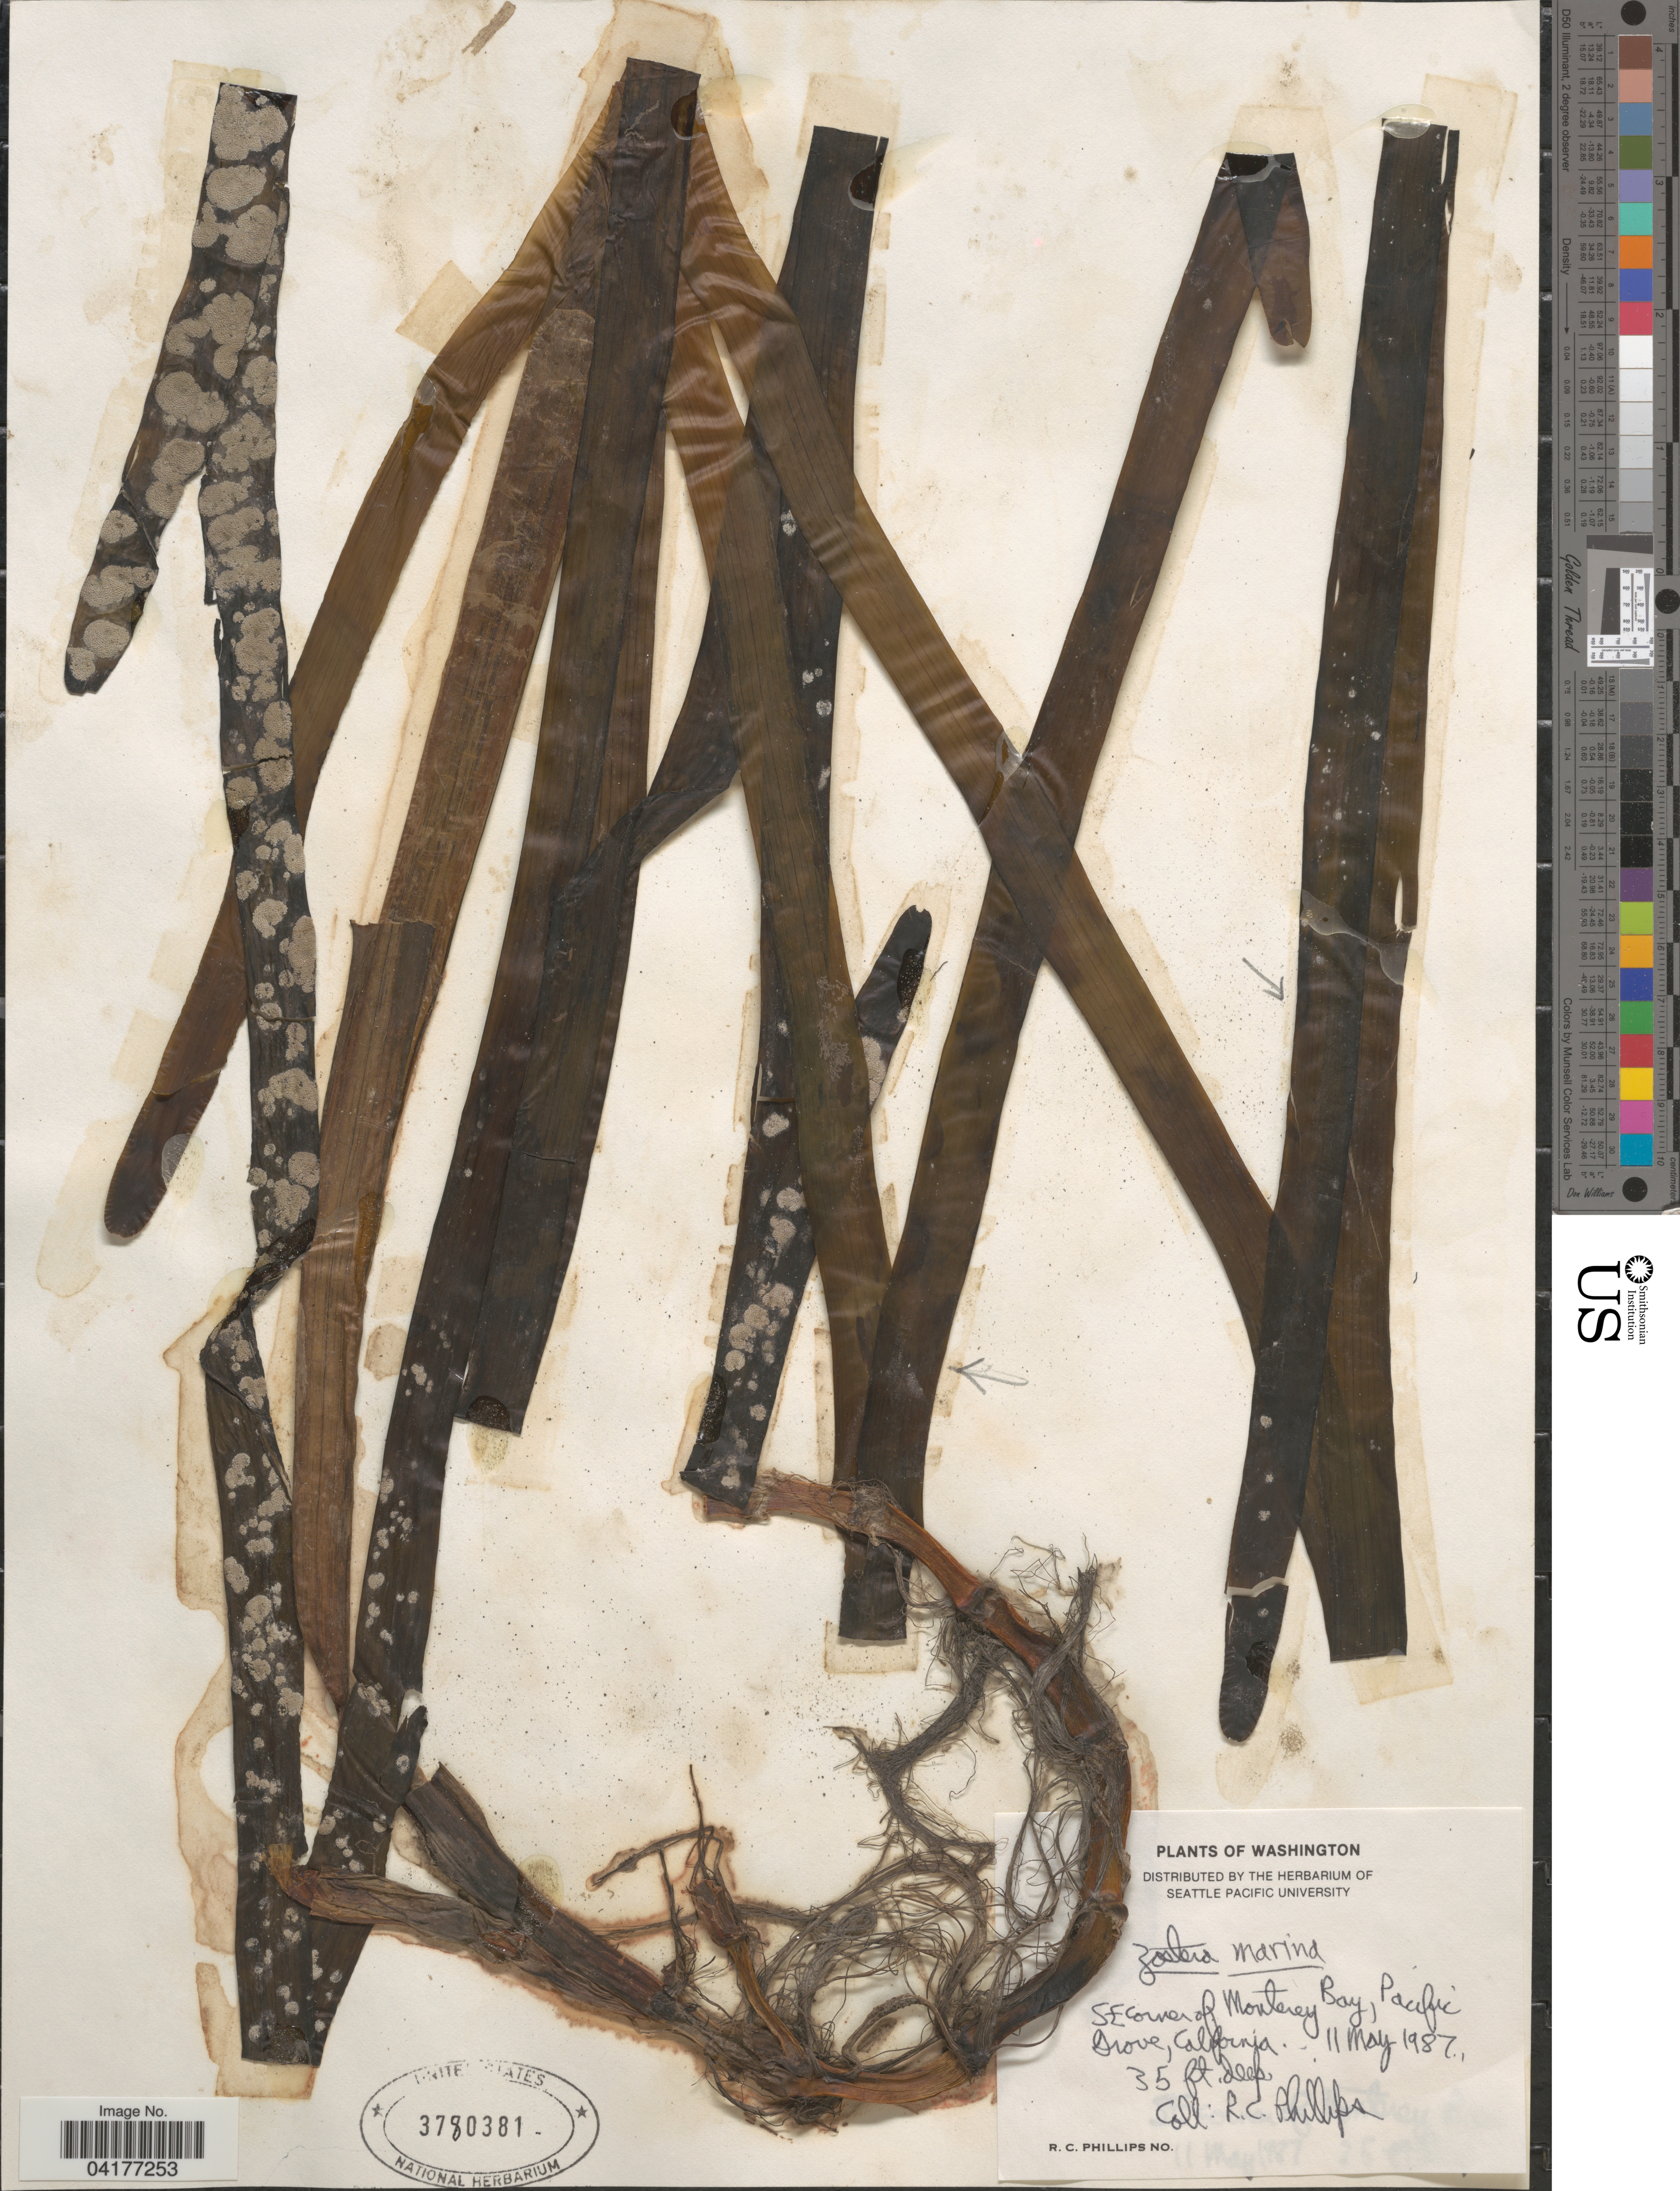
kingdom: Plantae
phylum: Tracheophyta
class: Liliopsida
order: Alismatales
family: Zosteraceae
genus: Zostera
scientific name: Zostera marina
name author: L.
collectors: R. C. Phillips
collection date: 1987-05-11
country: United States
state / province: California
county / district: Monterey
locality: SE corner of Monterey Bay, Pacific Grove.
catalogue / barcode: US 3780381